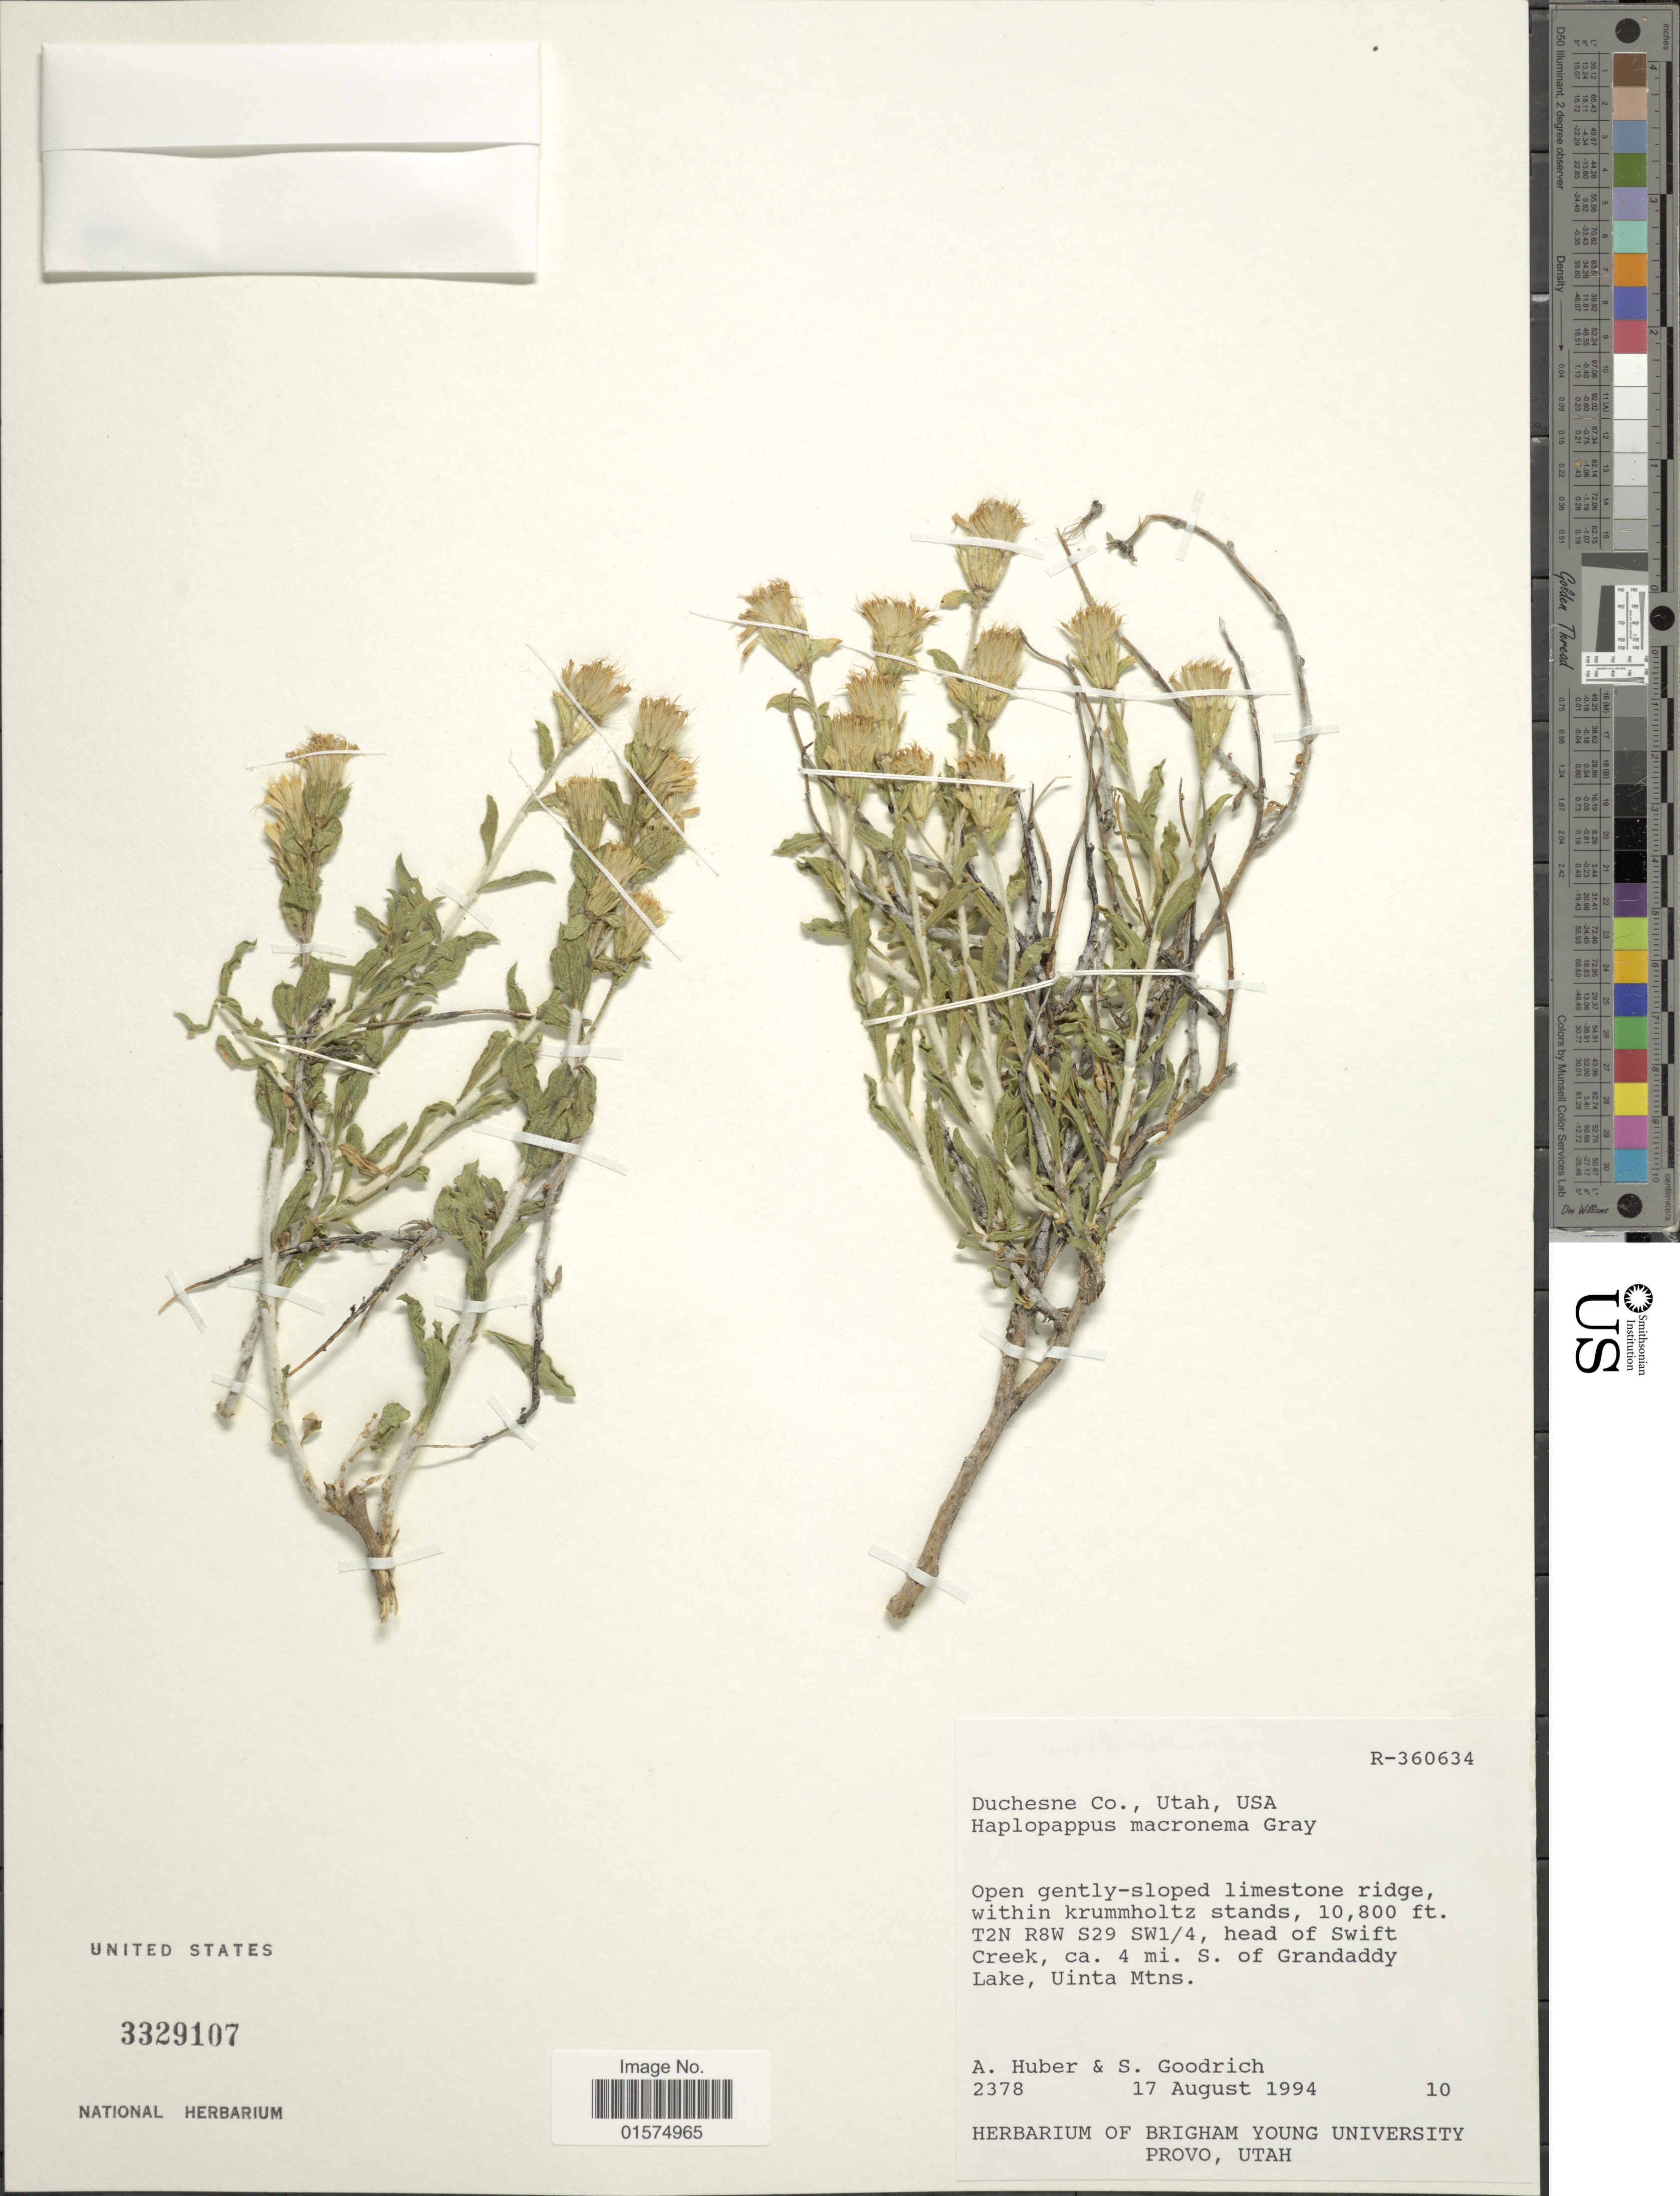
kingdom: Plantae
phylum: Tracheophyta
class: Magnoliopsida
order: Asterales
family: Asteraceae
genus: Ericameria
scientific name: Ericameria discoidea var. discoidea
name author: (Nutt.) G.L. Nesom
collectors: A. Huber & S. Goodrich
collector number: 2378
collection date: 1994-08-17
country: United States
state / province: Utah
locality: Duchesne Co., T2N R8W SW1/4, head of Swift Creek, ca. 4 mi. S. of Grandaddy Lake, Uinta Mtns.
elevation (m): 3292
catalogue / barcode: US 3329107